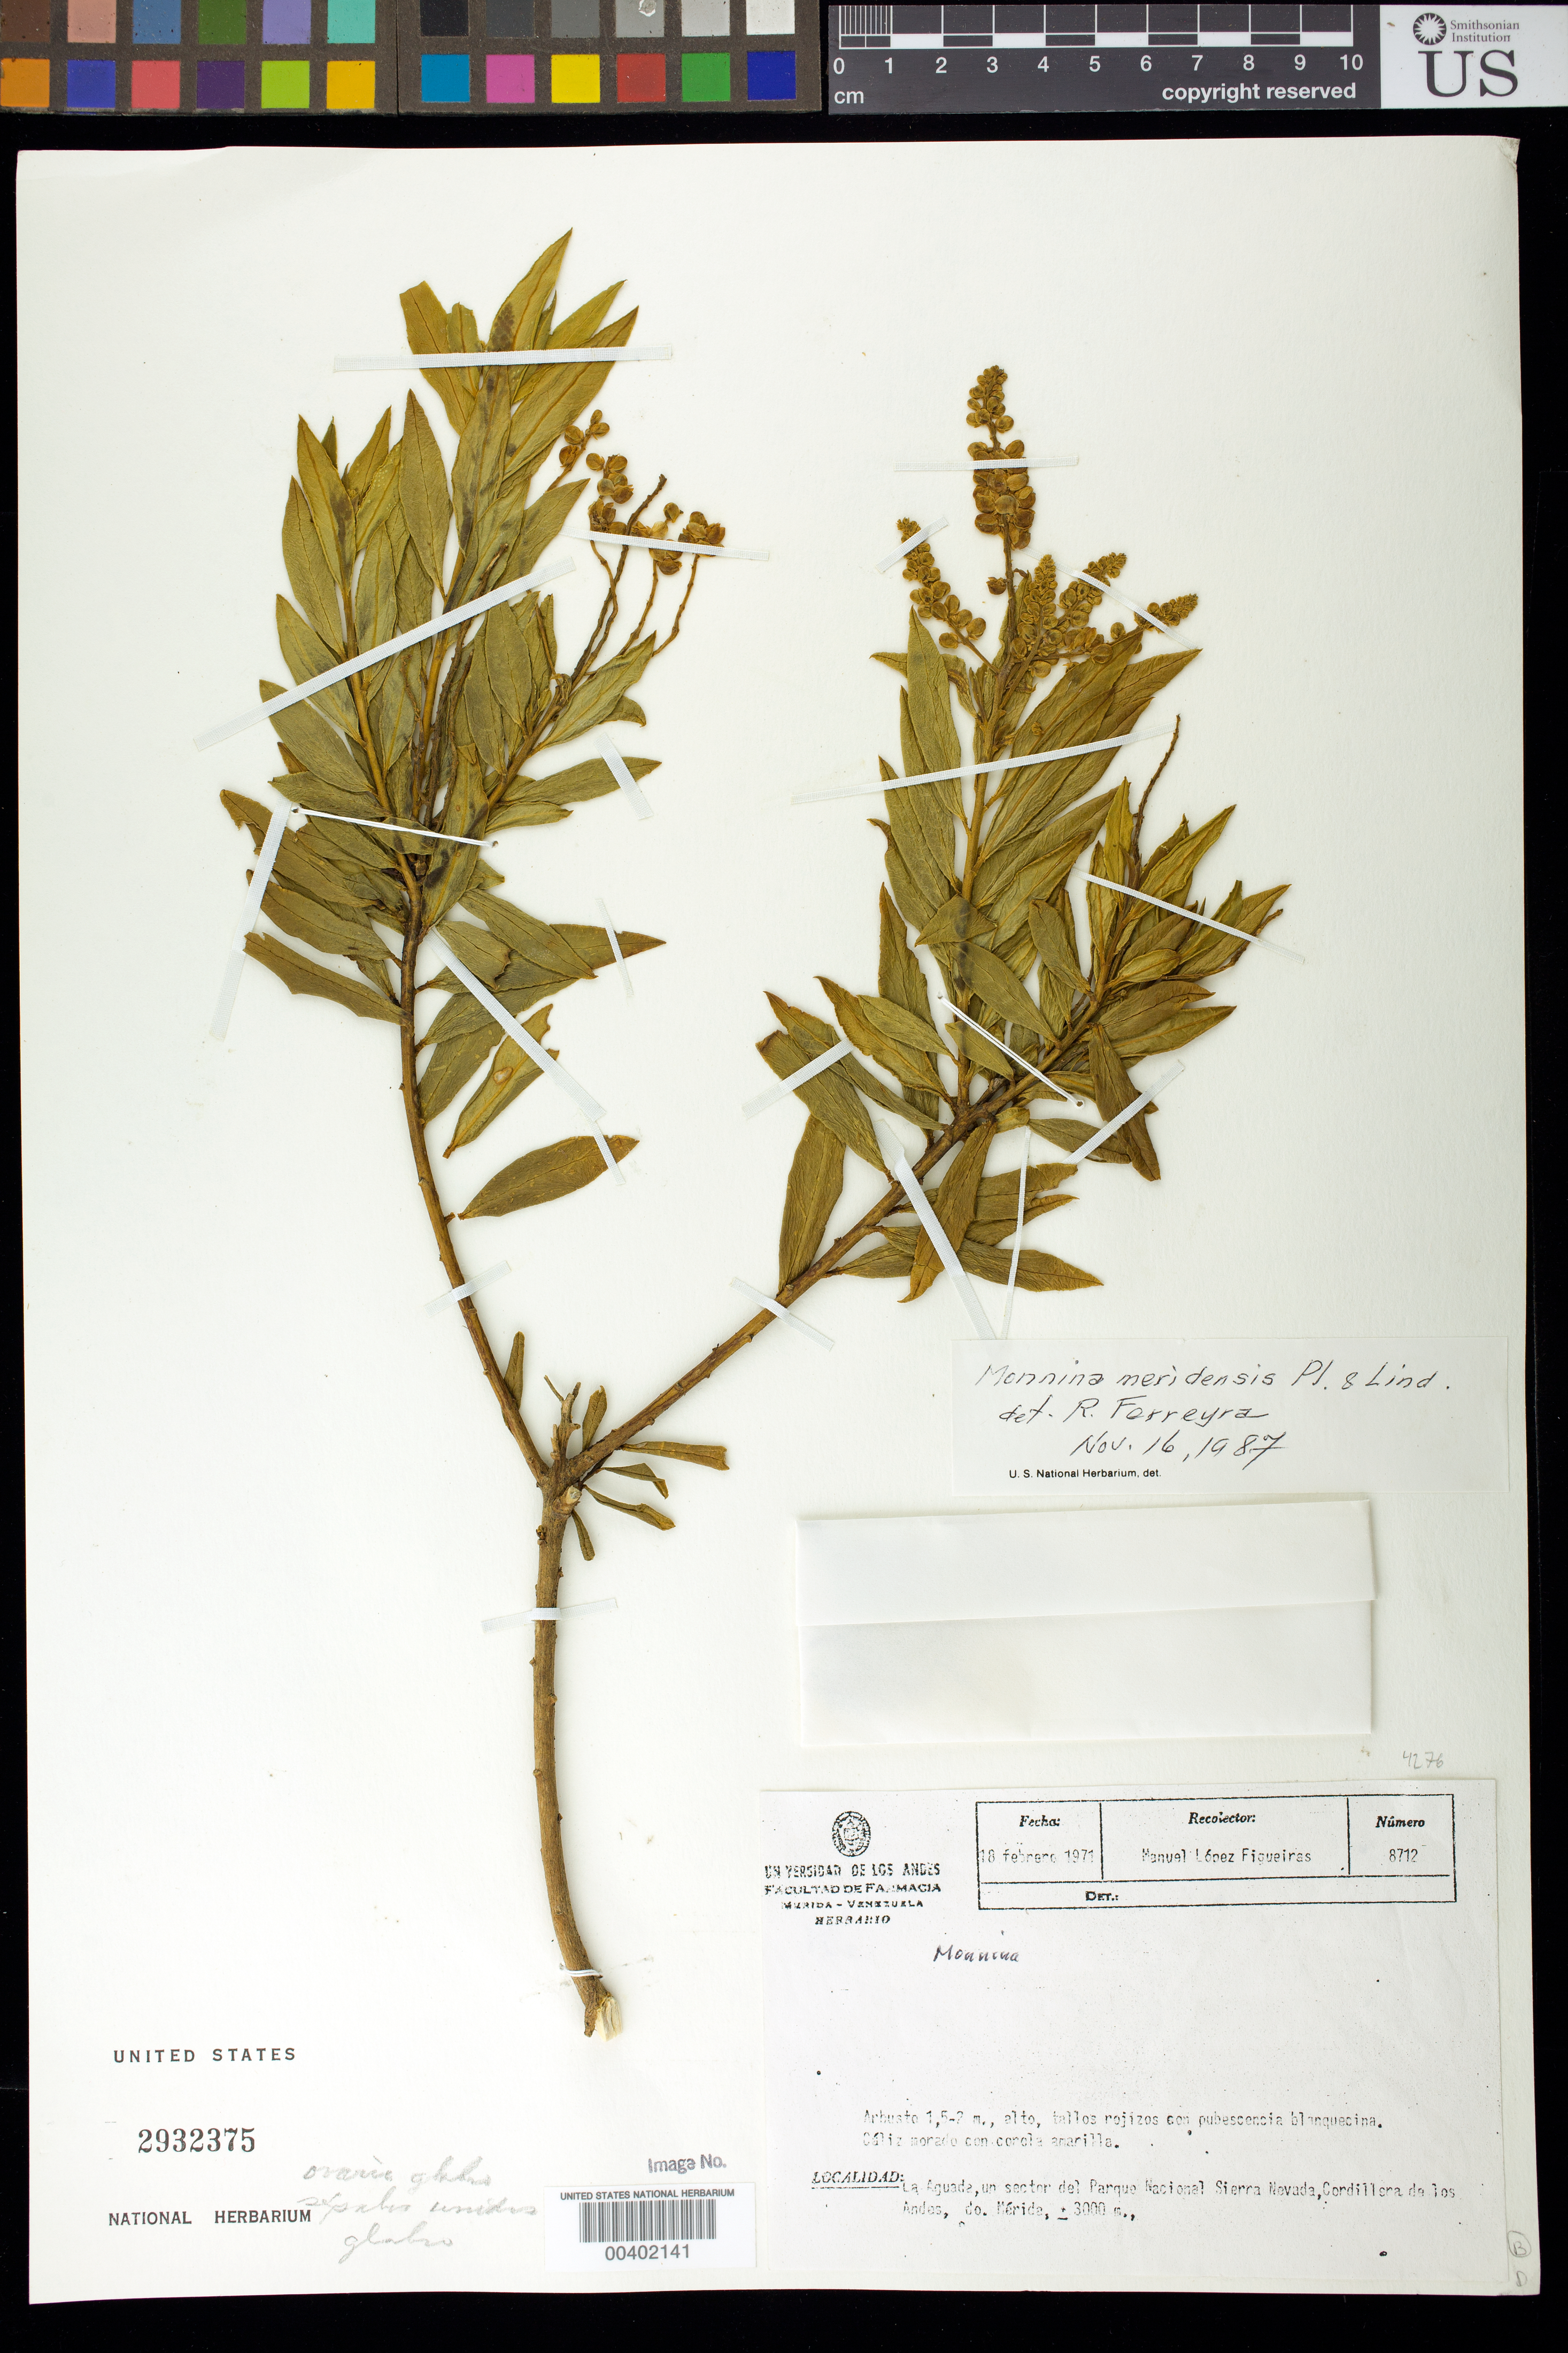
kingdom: Plantae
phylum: Tracheophyta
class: Magnoliopsida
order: Fabales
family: Polygalaceae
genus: Monnina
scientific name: Monnina meridensis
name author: Planch. & B.L. Linden ex Wedd.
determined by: Ferreyra, R. A.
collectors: M. López Figueiras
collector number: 8712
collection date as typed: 10 Feb 1971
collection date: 1971-02-10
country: Venezuela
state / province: Mérida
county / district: Libertador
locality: La Aguada, un sector del Parque Nacional Sierra Nevada, Cordillera de los Andes. Aguada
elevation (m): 3000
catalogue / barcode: US 2932375